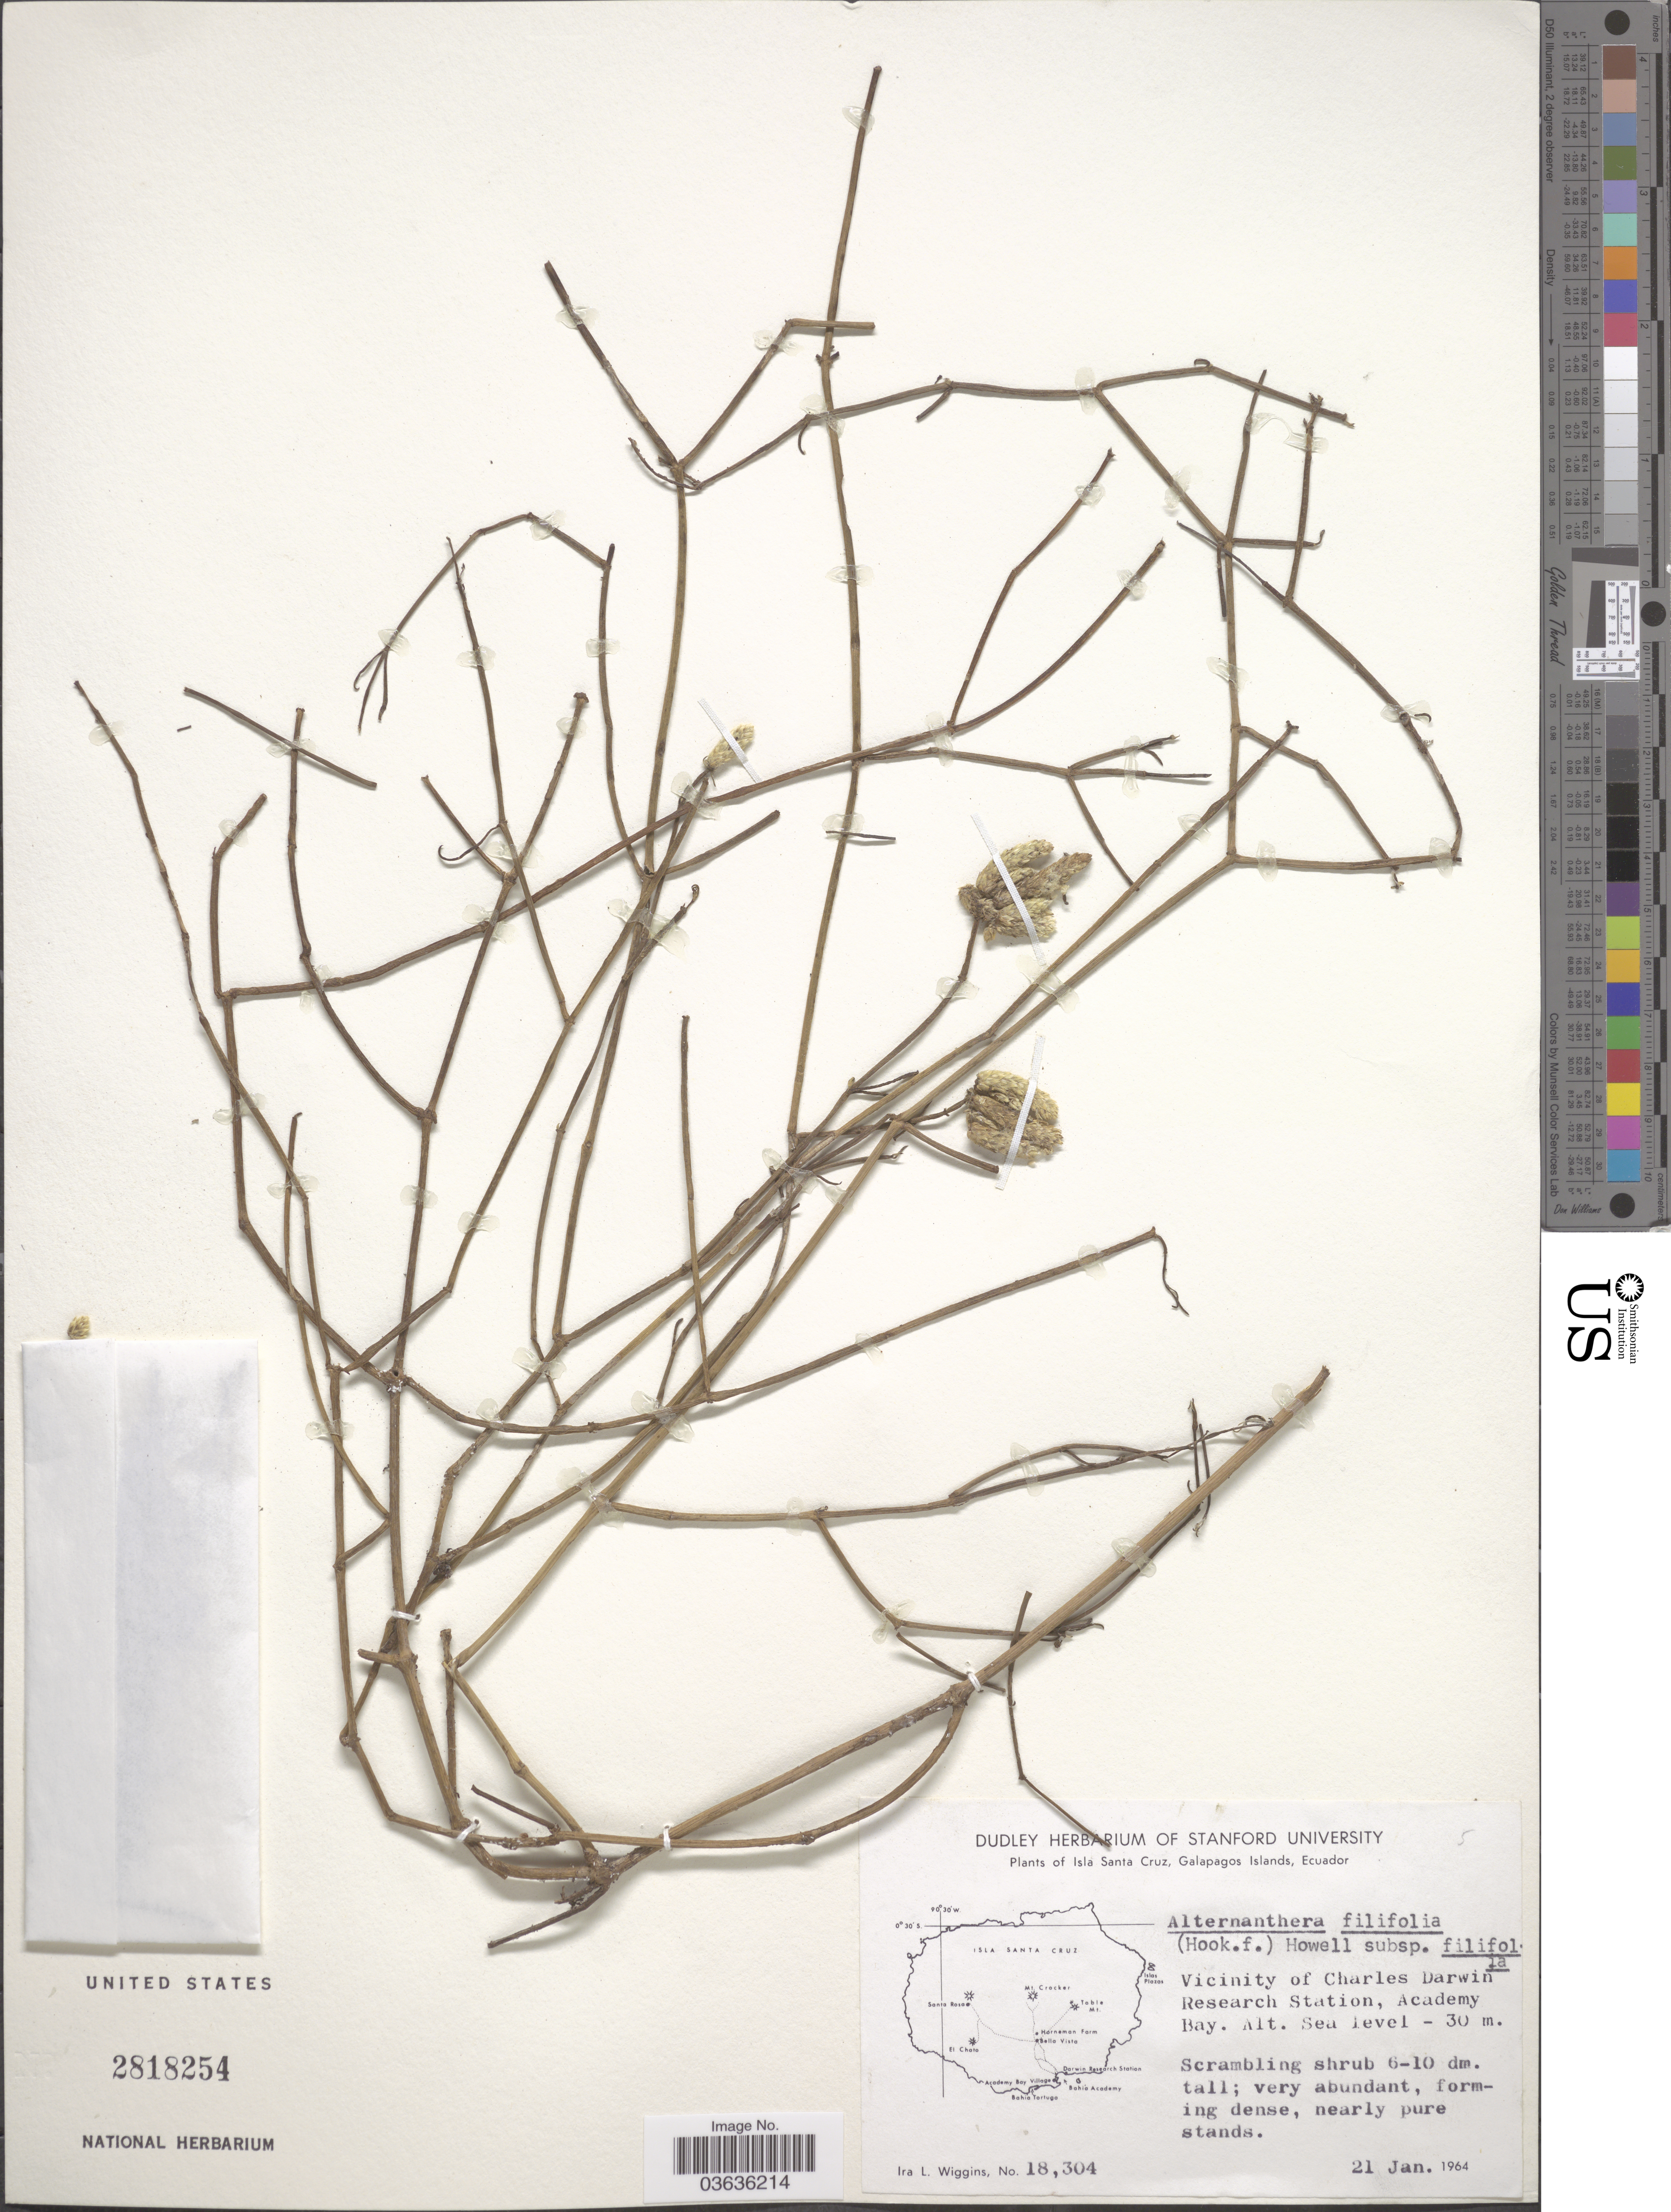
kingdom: Plantae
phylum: Tracheophyta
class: Magnoliopsida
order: Caryophyllales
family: Amaranthaceae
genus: Alternanthera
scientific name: Alternanthera filifolia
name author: (Hook. f.) J.T. Howell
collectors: I. L. Wiggins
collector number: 18304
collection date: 1964-01-21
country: Ecuador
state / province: Colón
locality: Isla Santa Cruz, Galapagos Islands. Vicinity of Charles Darwin Research Station, Academy Bay.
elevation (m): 0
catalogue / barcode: US 2818254